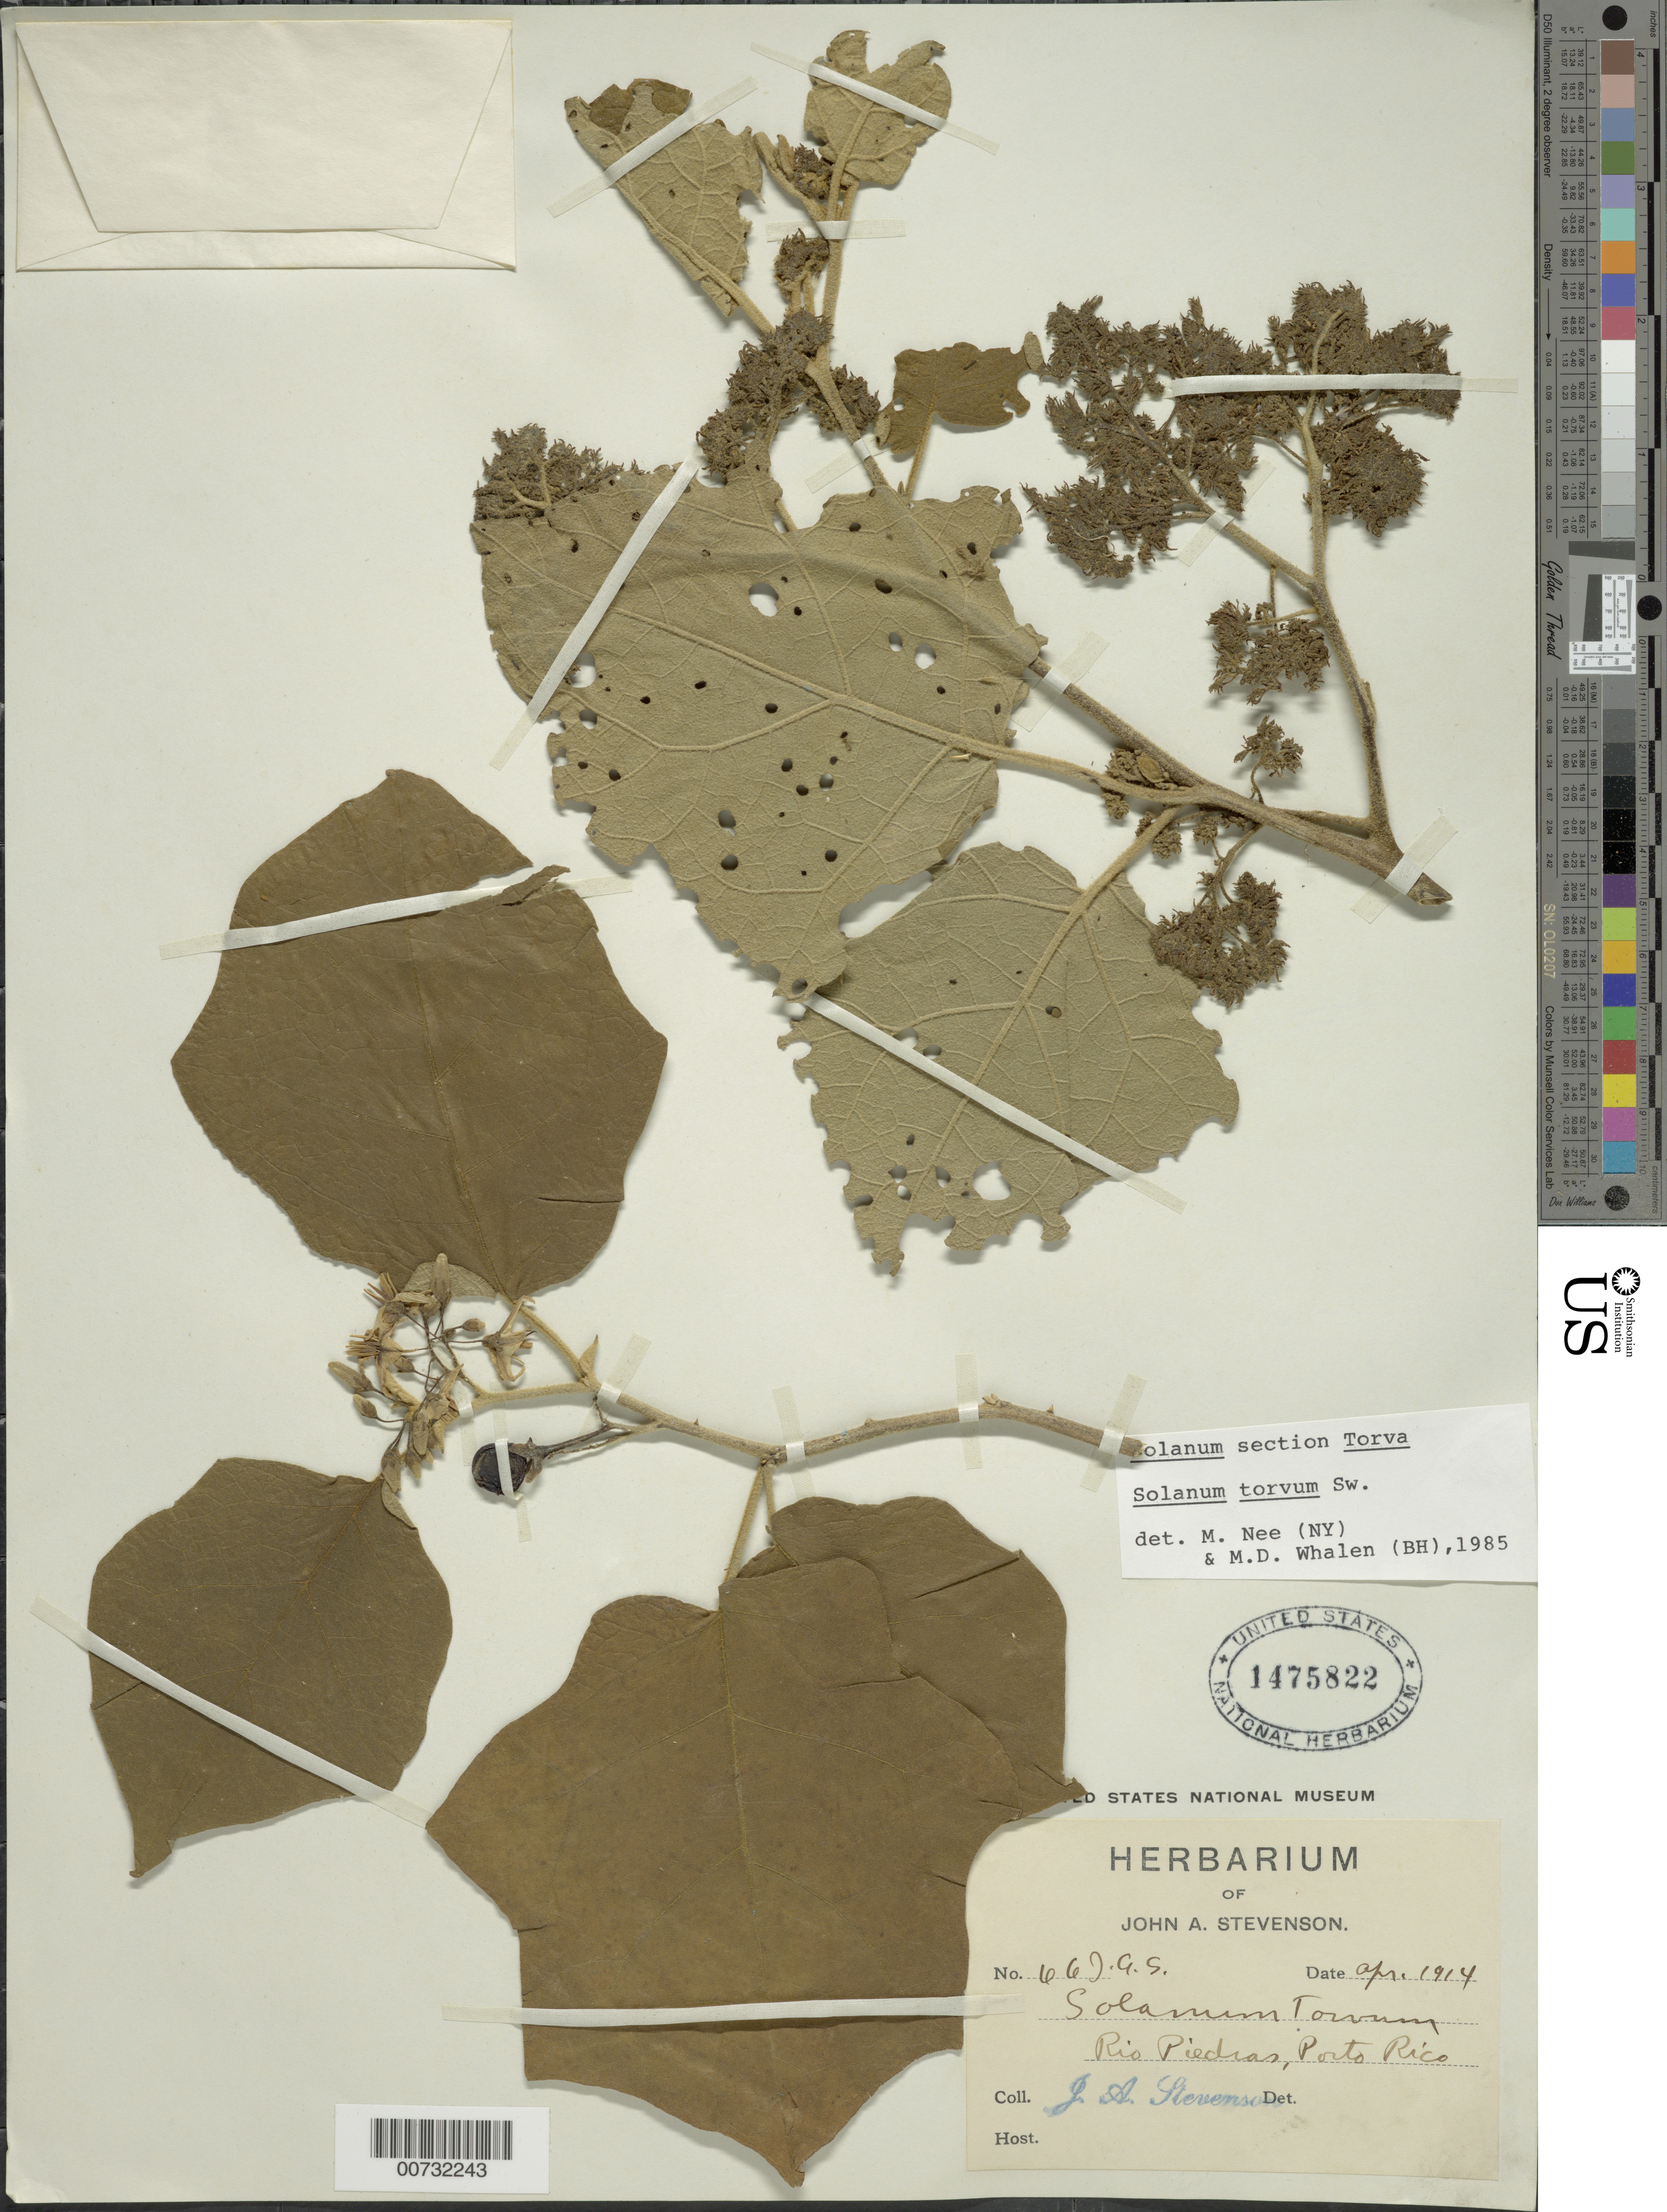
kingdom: Plantae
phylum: Tracheophyta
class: Magnoliopsida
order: Solanales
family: Solanaceae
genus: Solanum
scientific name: Solanum torvum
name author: Sw.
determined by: Nee, Michael H.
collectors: J. Stevenson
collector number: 66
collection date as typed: Apr 1914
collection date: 1914-04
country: Puerto Rico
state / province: San Juan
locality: Rio Piedras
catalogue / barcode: US 1475822